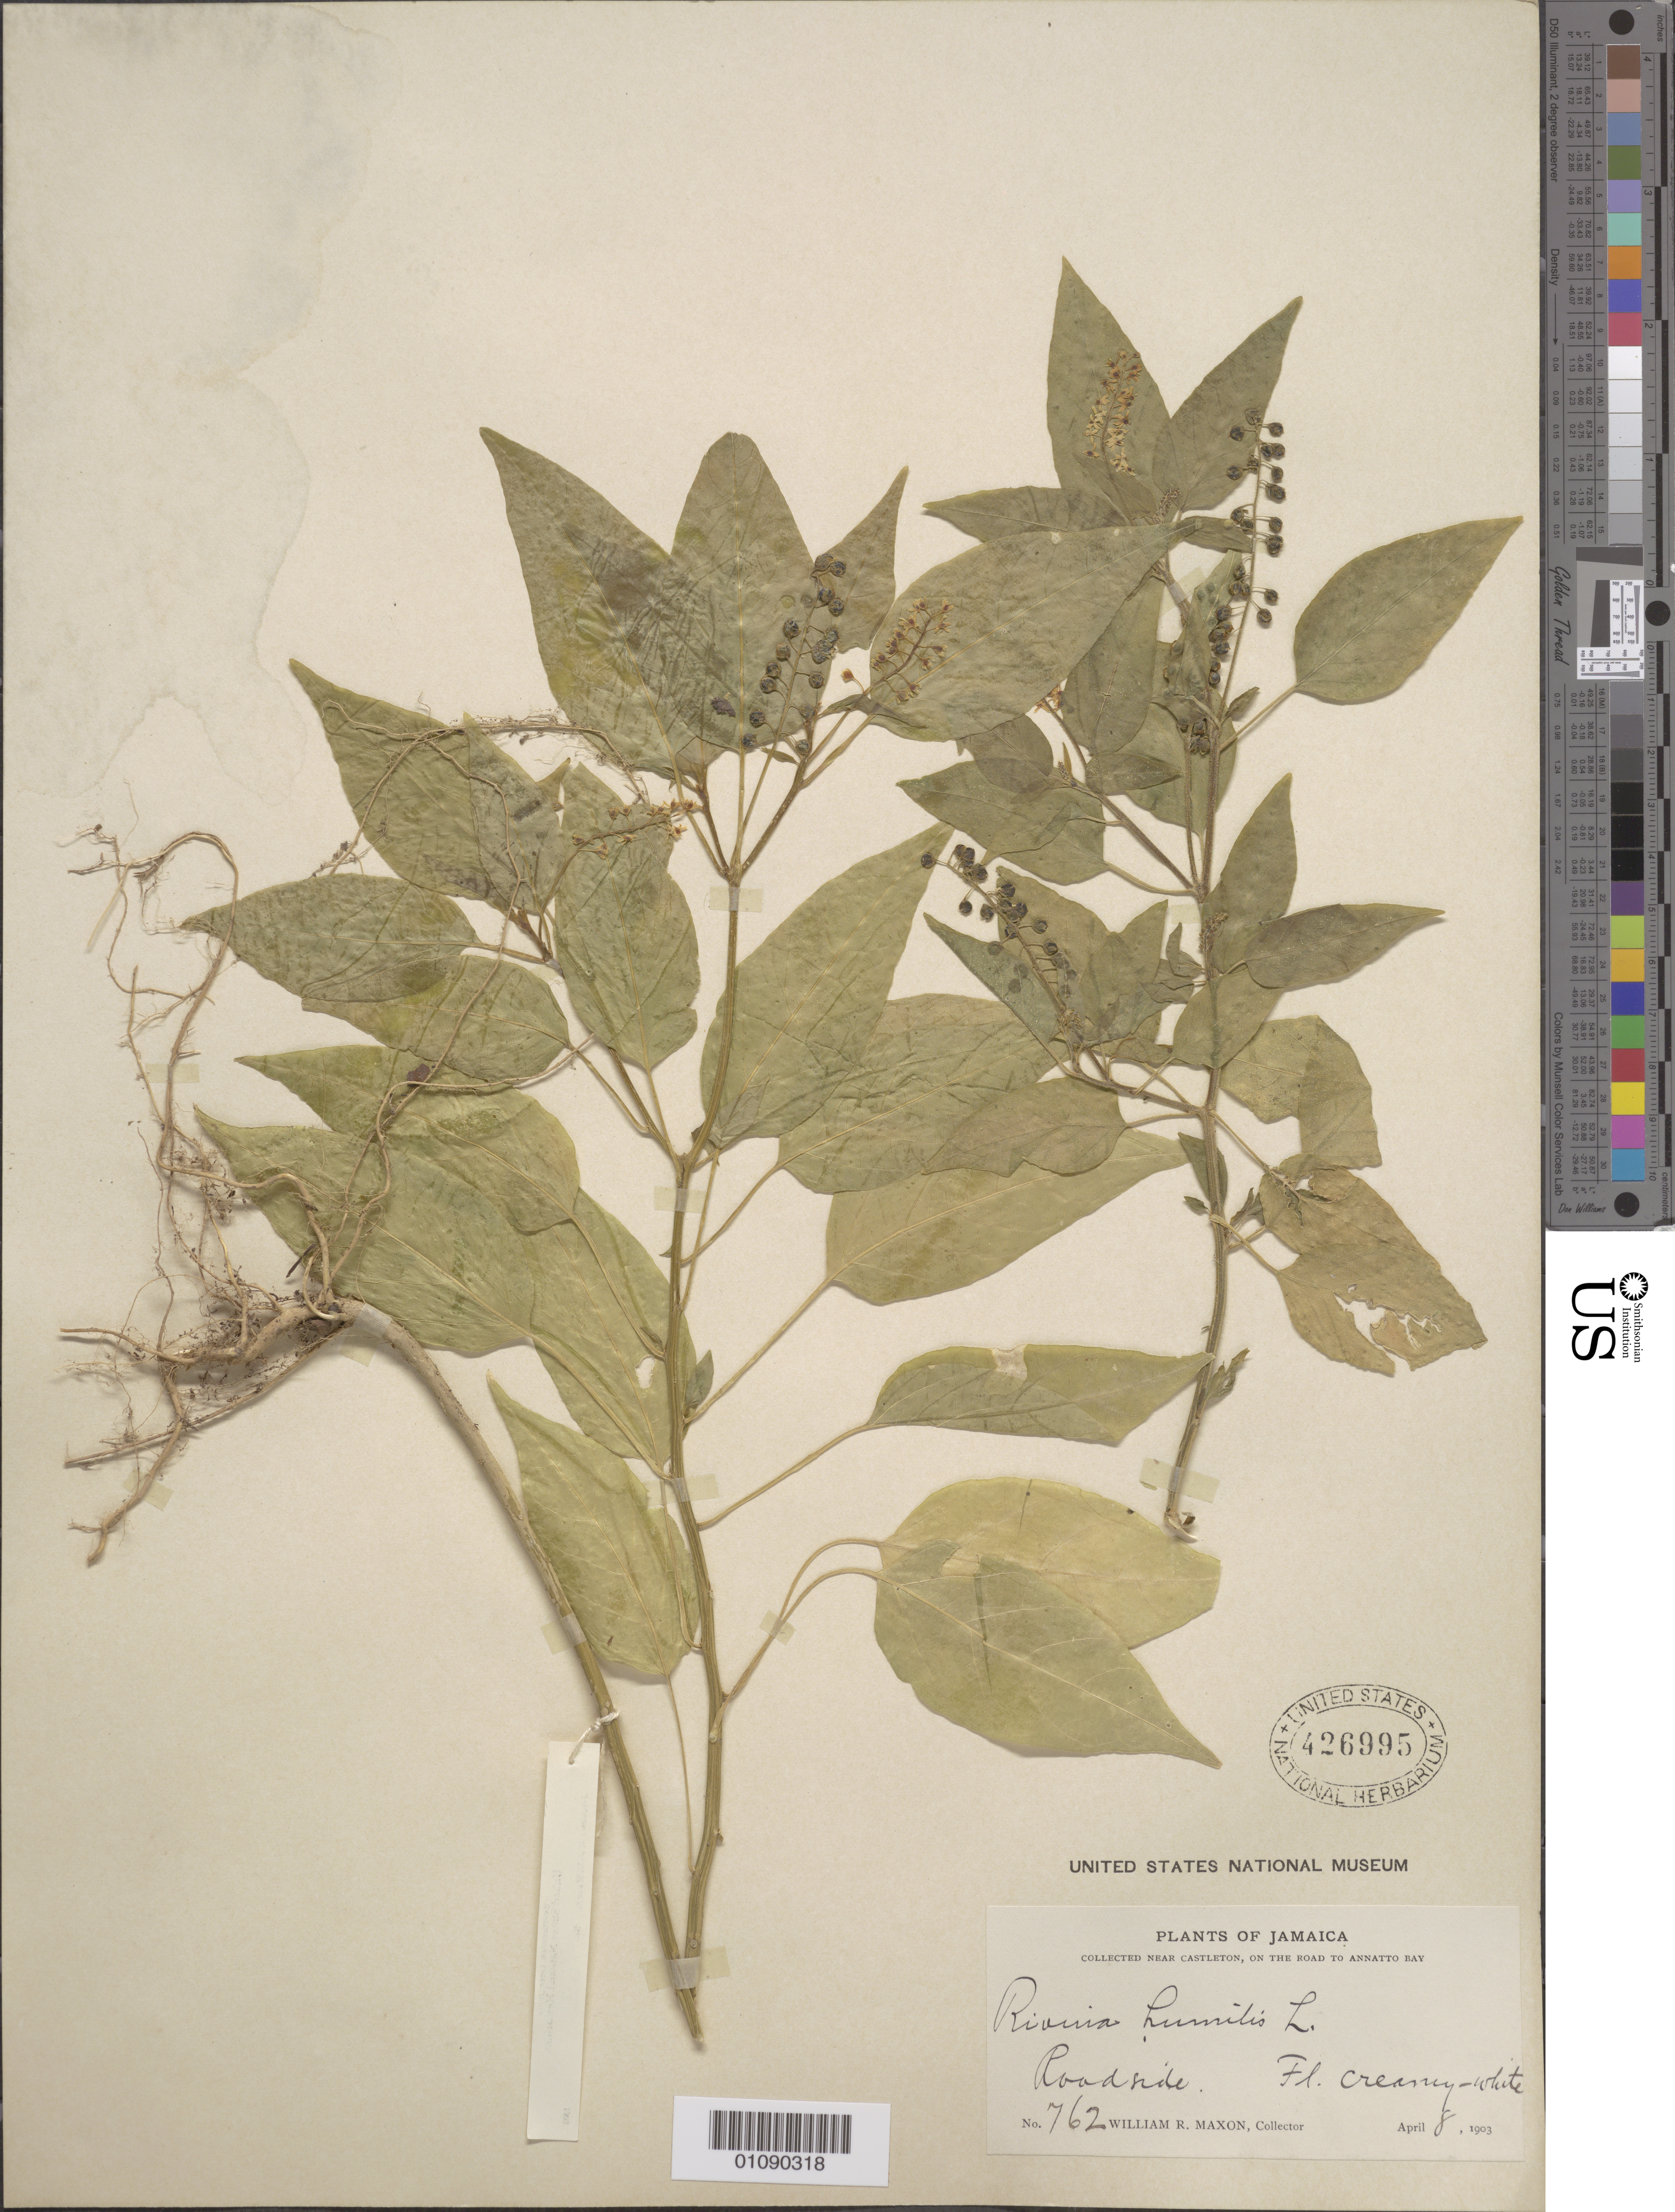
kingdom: Plantae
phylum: Tracheophyta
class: Magnoliopsida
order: Caryophyllales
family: Phytolaccaceae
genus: Rivina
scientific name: Rivina humilis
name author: L.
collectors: W. R. Maxon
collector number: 762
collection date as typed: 08 Apr 1903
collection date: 1903-04-08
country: Jamaica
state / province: Kingston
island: Jamaica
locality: Near Castleton, on the road to Annato Bay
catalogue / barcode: US 426995